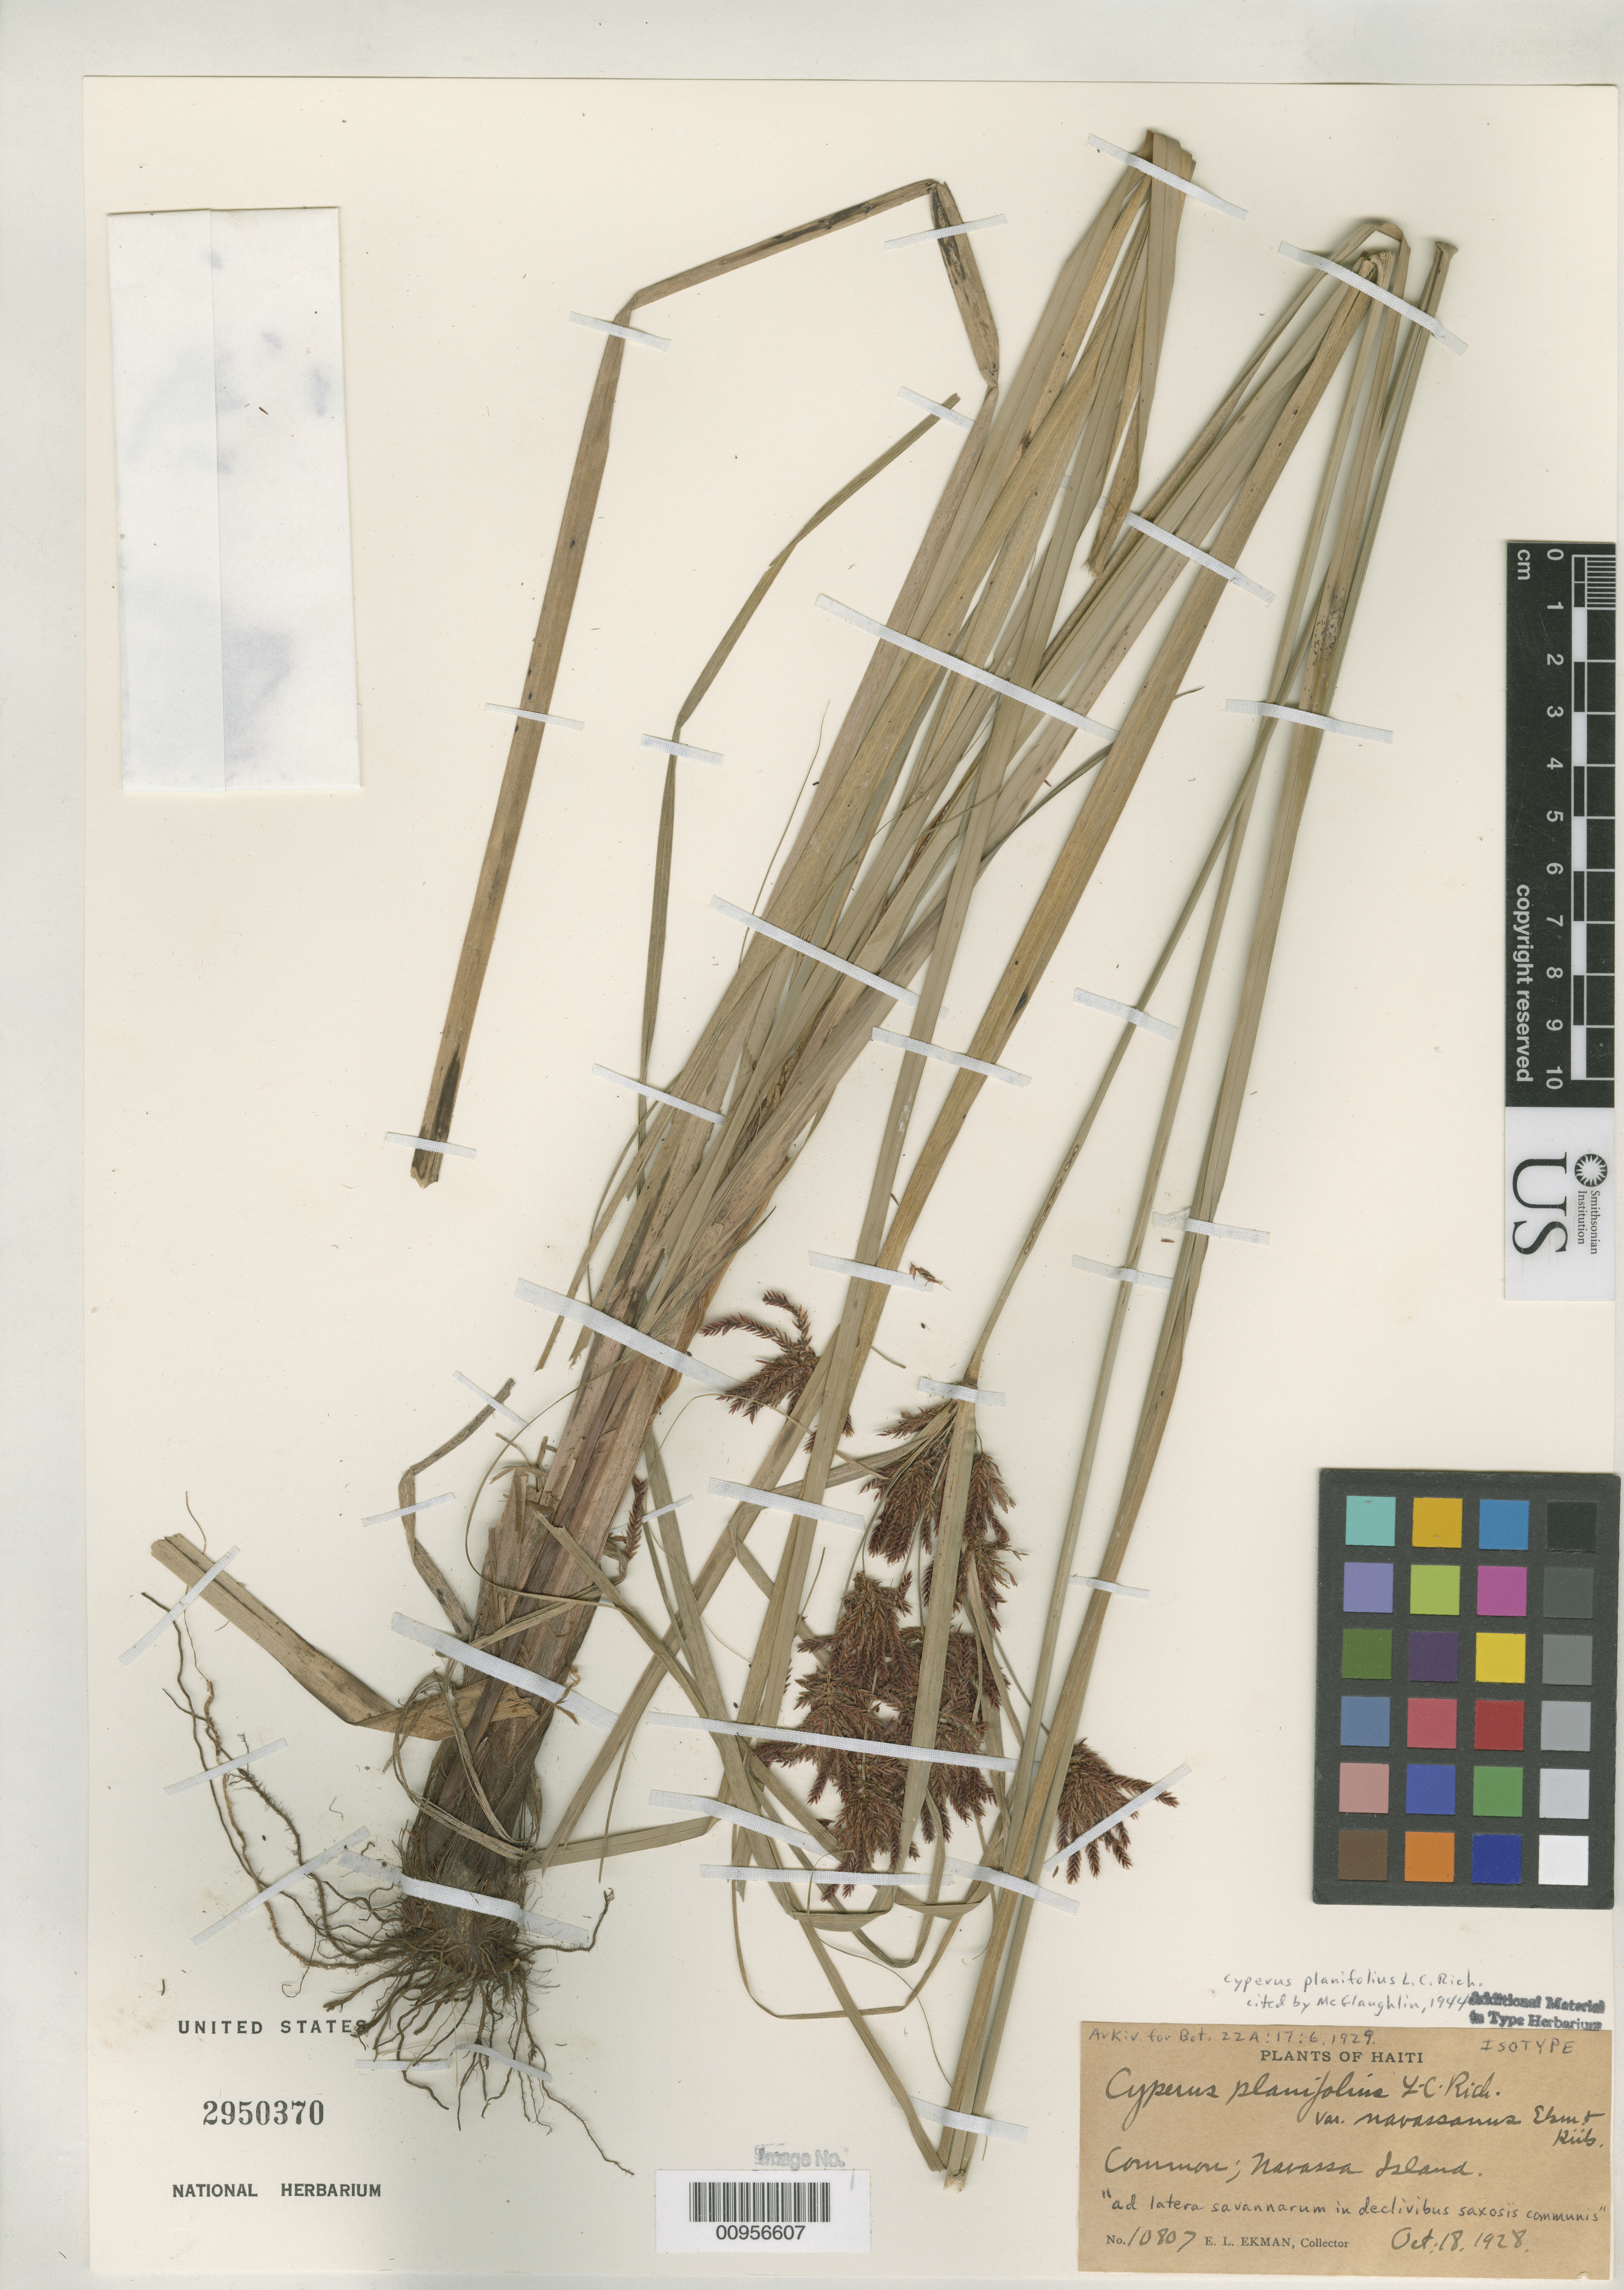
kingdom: Plantae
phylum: Tracheophyta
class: Liliopsida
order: Poales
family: Cyperaceae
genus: Cyperus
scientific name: Cyperus planifolius var. navassanus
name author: Ekman & Kük.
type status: Isotype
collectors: E. L. Ekman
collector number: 10807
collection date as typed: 18 Oct 1928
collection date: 1928-10-18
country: Navassa Island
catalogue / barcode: US 2950370